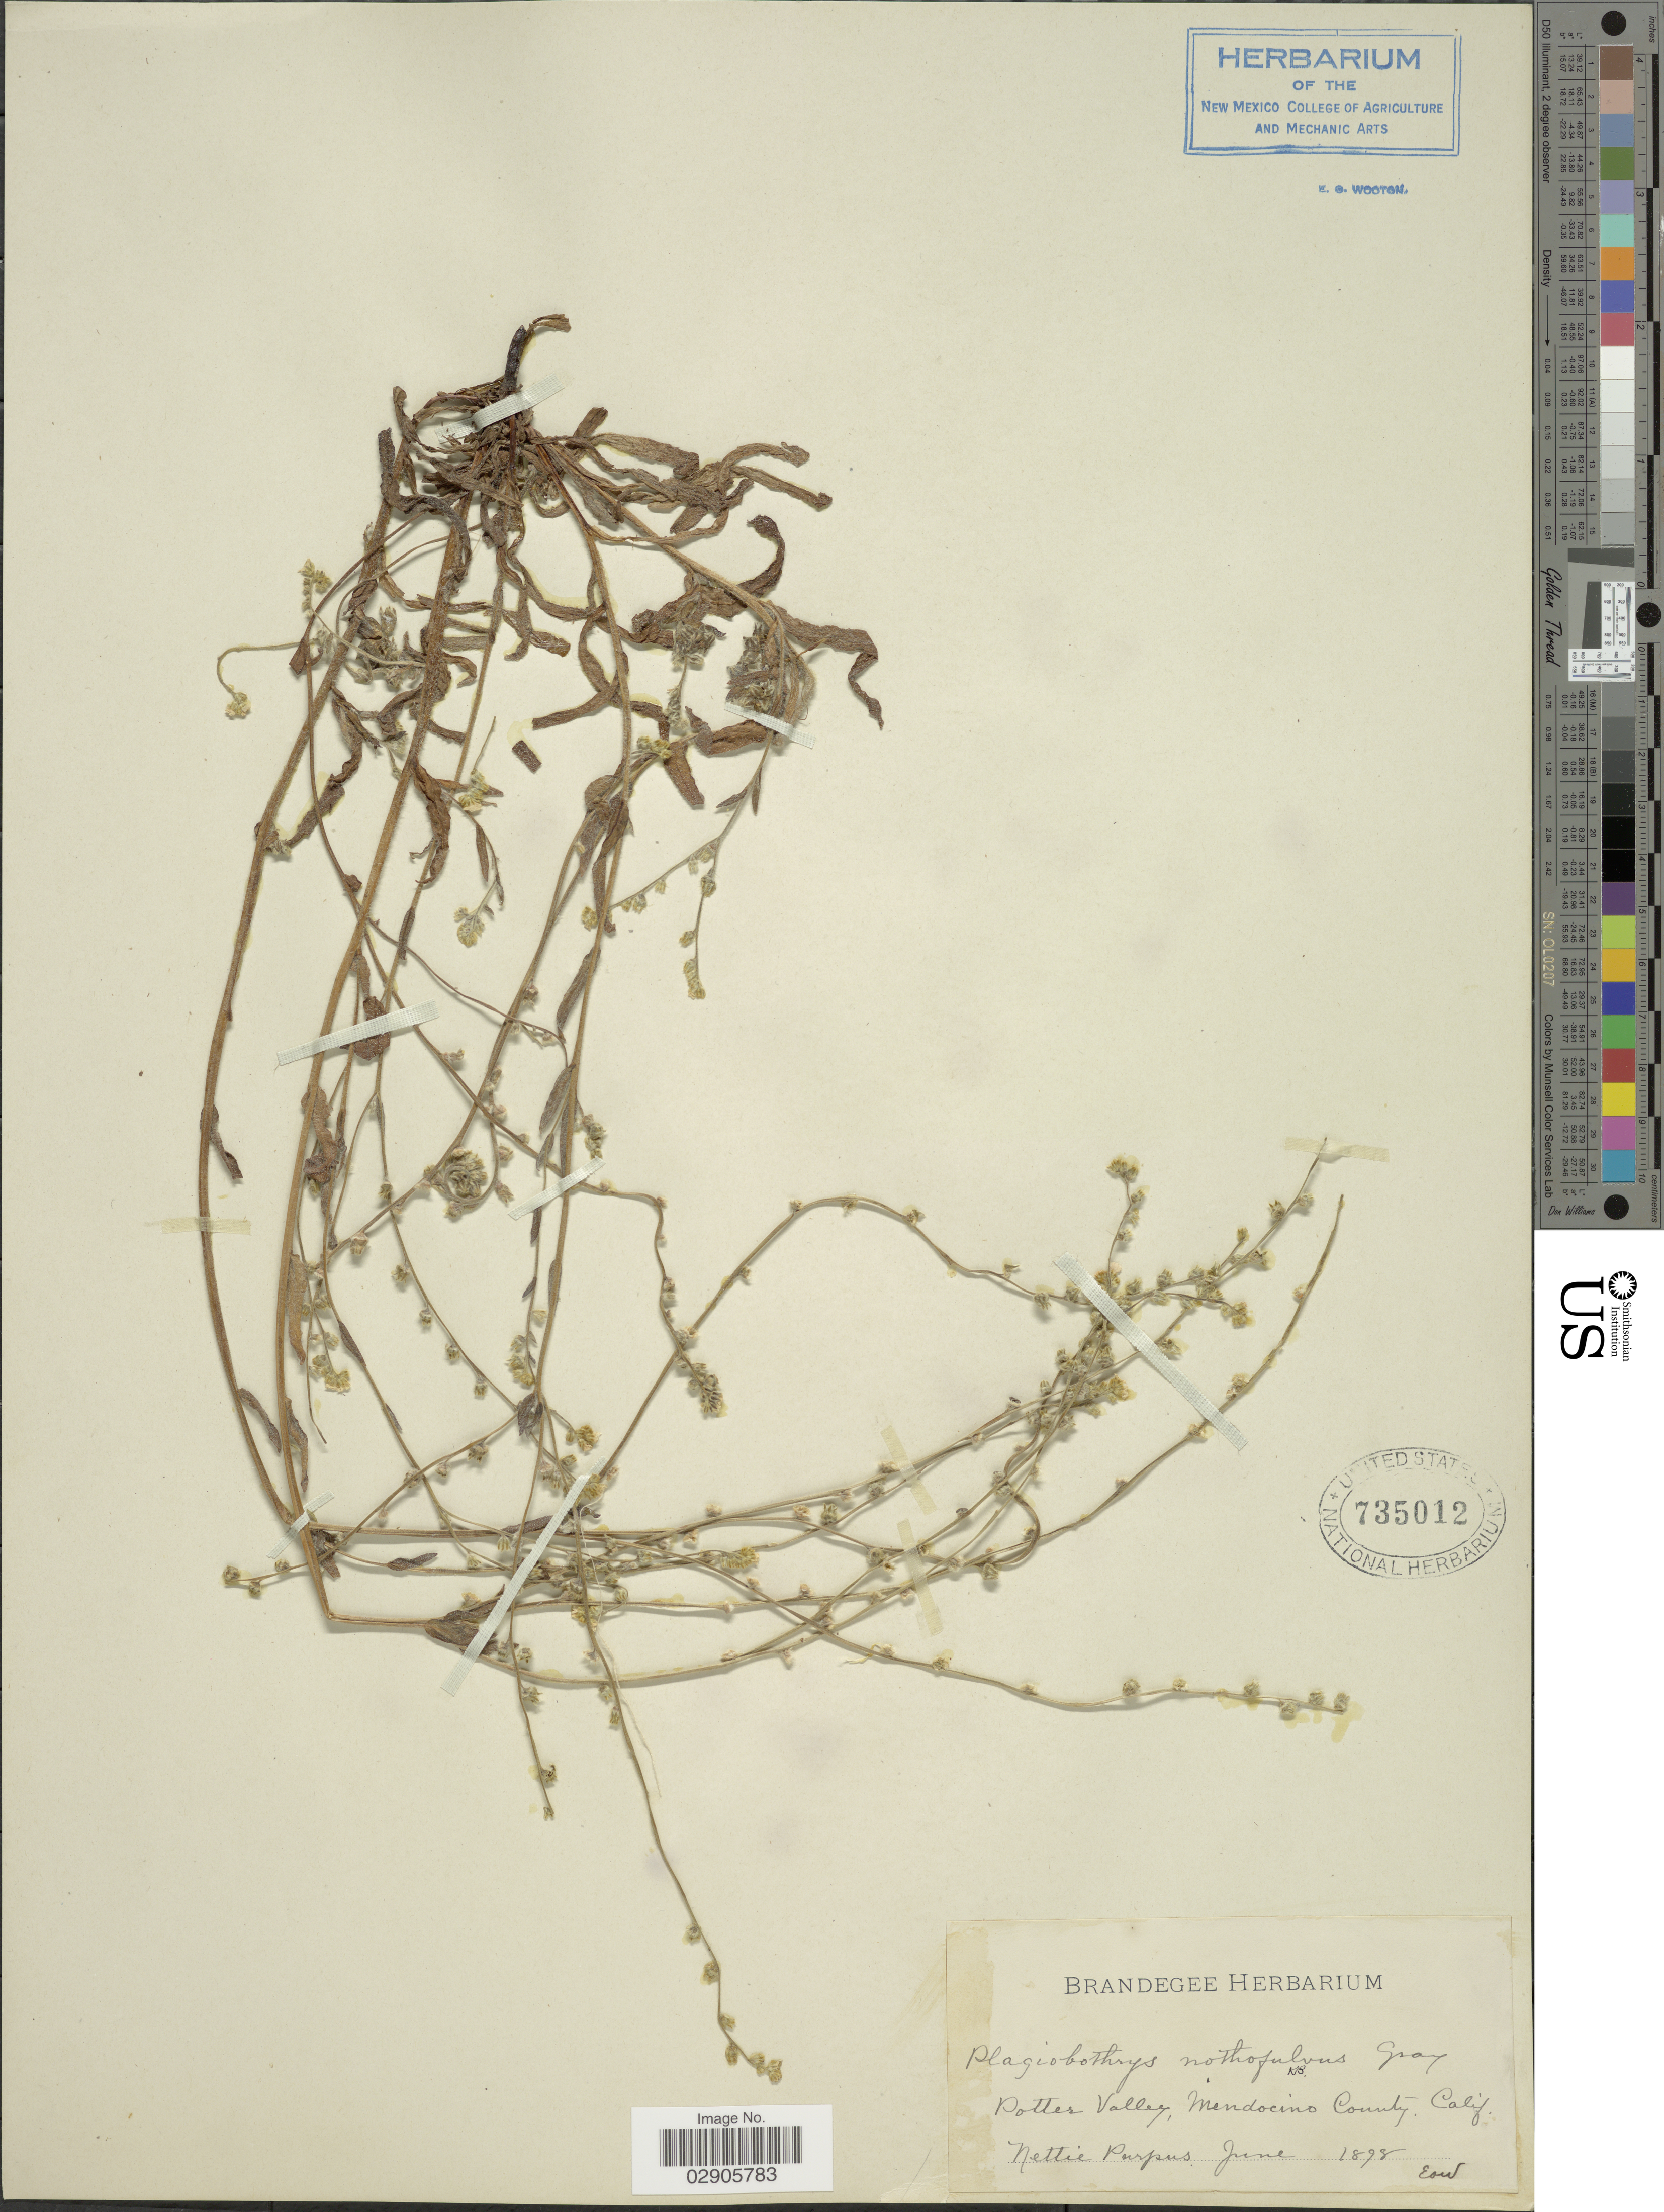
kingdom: Plantae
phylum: Tracheophyta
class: Magnoliopsida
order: Boraginales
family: Boraginaceae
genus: Plagiobothrys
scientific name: Plagiobothrys nothofulvus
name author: (A. Gray) A. Gray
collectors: N. Purpus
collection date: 1898-06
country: United States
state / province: California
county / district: Mendocino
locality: Potter Valley, Mendocino County.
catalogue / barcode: US 735012